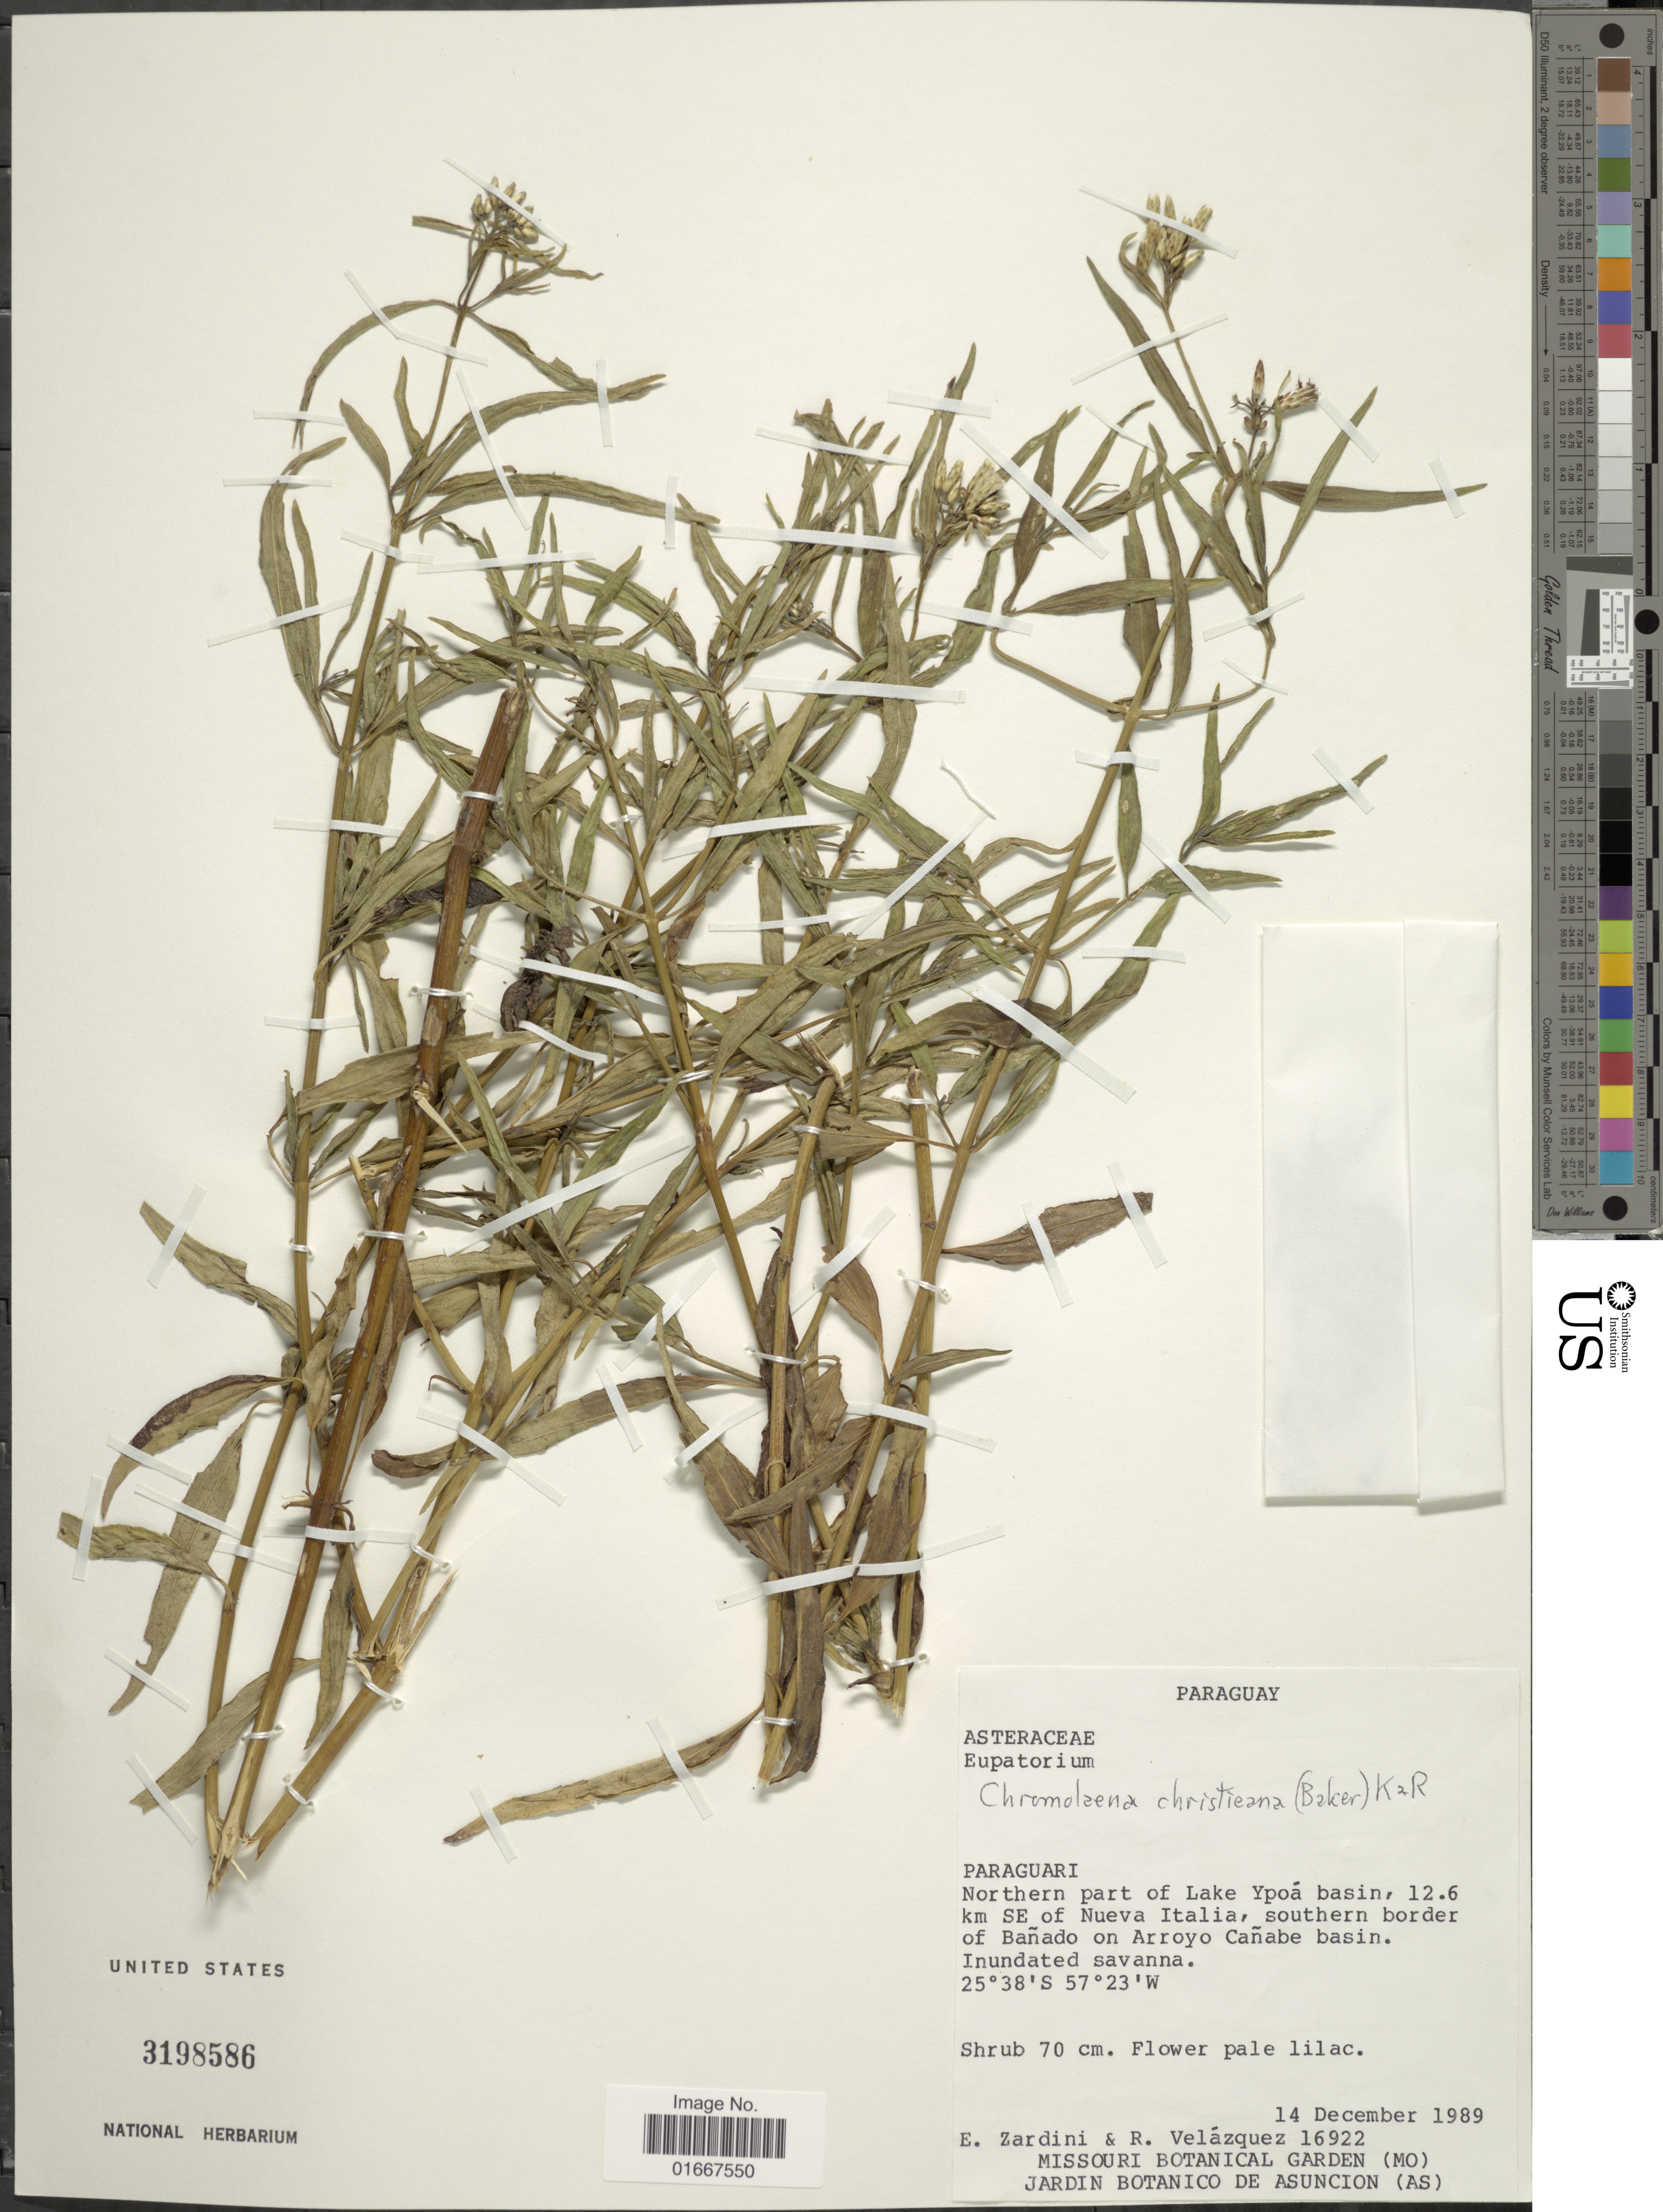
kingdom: Plantae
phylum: Tracheophyta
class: Magnoliopsida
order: Asterales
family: Asteraceae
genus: Chromolaena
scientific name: Chromolaena christieana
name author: (Baker) R.M. King & H. Rob.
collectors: E. M. Zardini & R. Velázquez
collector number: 16922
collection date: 1989-12-14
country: Paraguay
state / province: Paraguari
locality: Northern part of Lake Ypoa basin, 12.6 km SE of Nueva Italia, southern border of Banado on Arroyo Canabe basin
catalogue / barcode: US 3198586